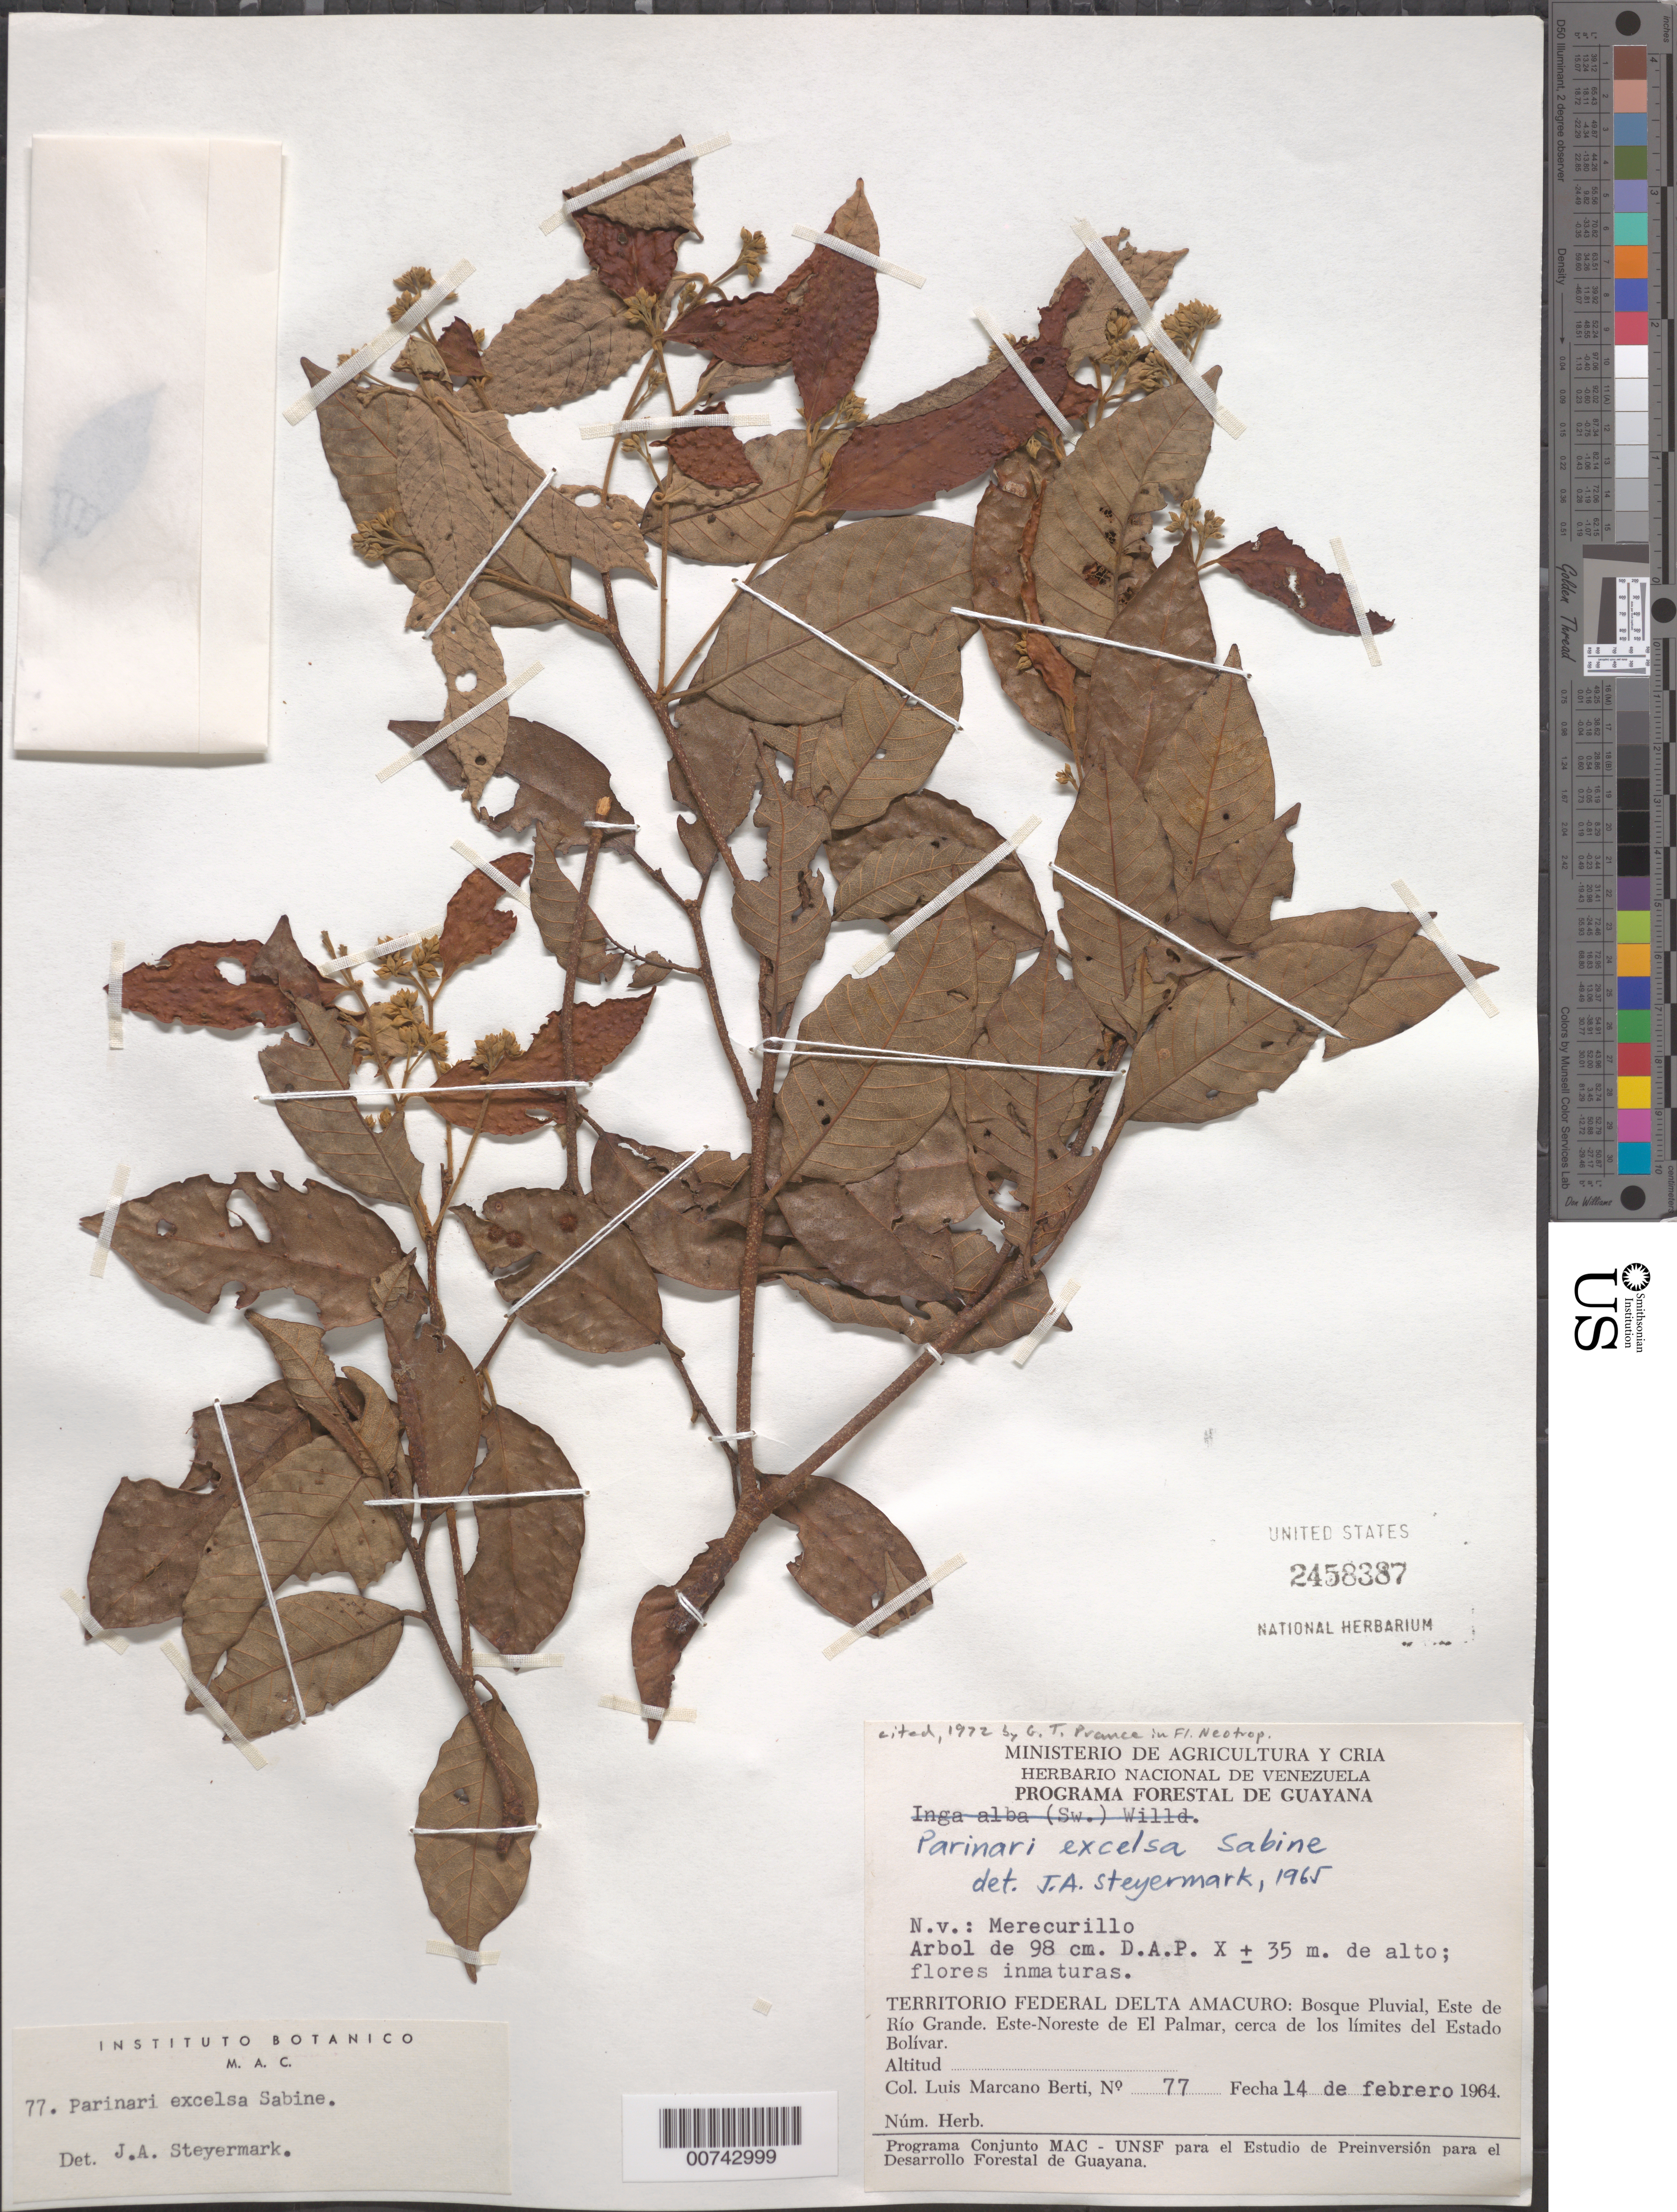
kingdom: Plantae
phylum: Tracheophyta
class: Magnoliopsida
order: Malpighiales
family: Chrysobalanaceae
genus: Parinari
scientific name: Parinari excelsa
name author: Sabine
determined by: Steyermark, Julian A., (VEN)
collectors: L. Marcano-Berti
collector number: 77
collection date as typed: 14-Feb-64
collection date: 1964-02-14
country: Venezuela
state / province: Delta Amacuro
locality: Este de Río Grande, ENE de El Palmar, cerca de los limites del Estado Bolívar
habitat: Bosque pluvial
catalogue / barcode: US 2458387